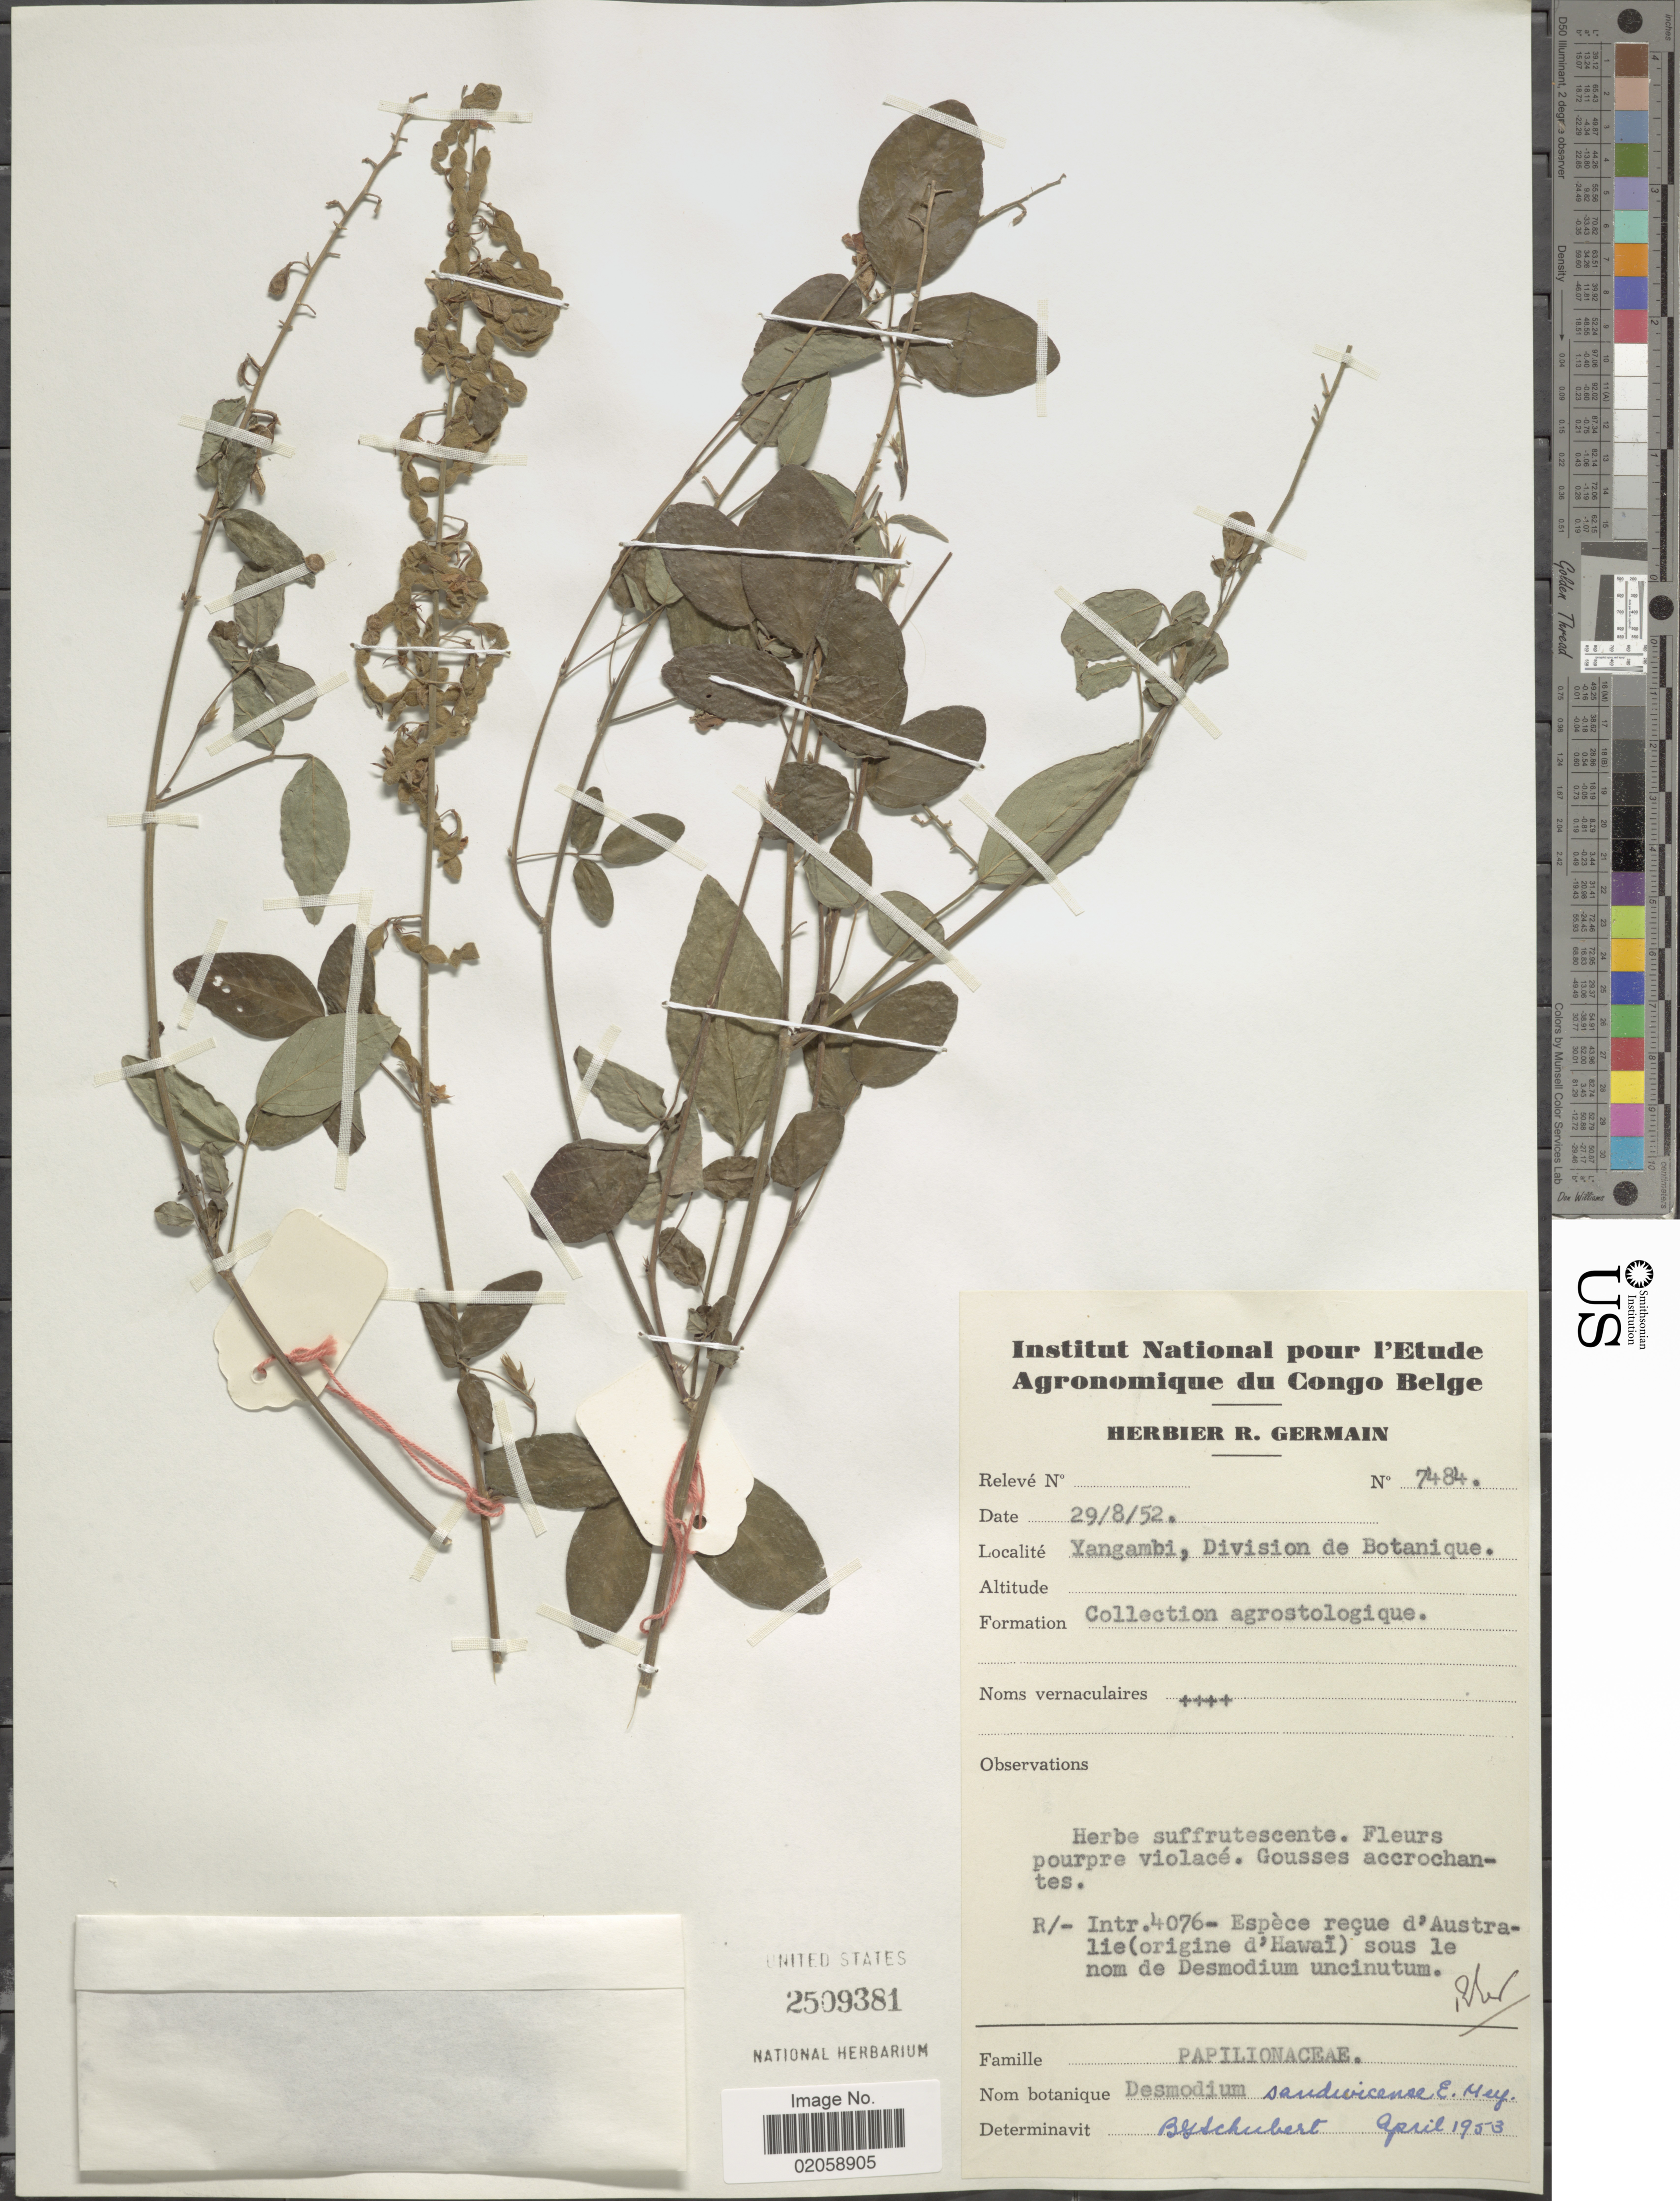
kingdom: Plantae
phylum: Tracheophyta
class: Magnoliopsida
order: Fabales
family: Fabaceae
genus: Desmodium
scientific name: Desmodium uncinatum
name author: (Jacq.) DC.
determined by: Wagner, W. L., (BOT), Smithsonian Institution - National Museum of Natural History (UNITED STATES)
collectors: Ex herb. R. Germain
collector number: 7484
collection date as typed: Transcribed d/m/y: 29/8/52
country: Congo, Democratic Republic of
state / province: Tshopo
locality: Yangambi, Tshopo, Division de Botanique.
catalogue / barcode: US 2509381